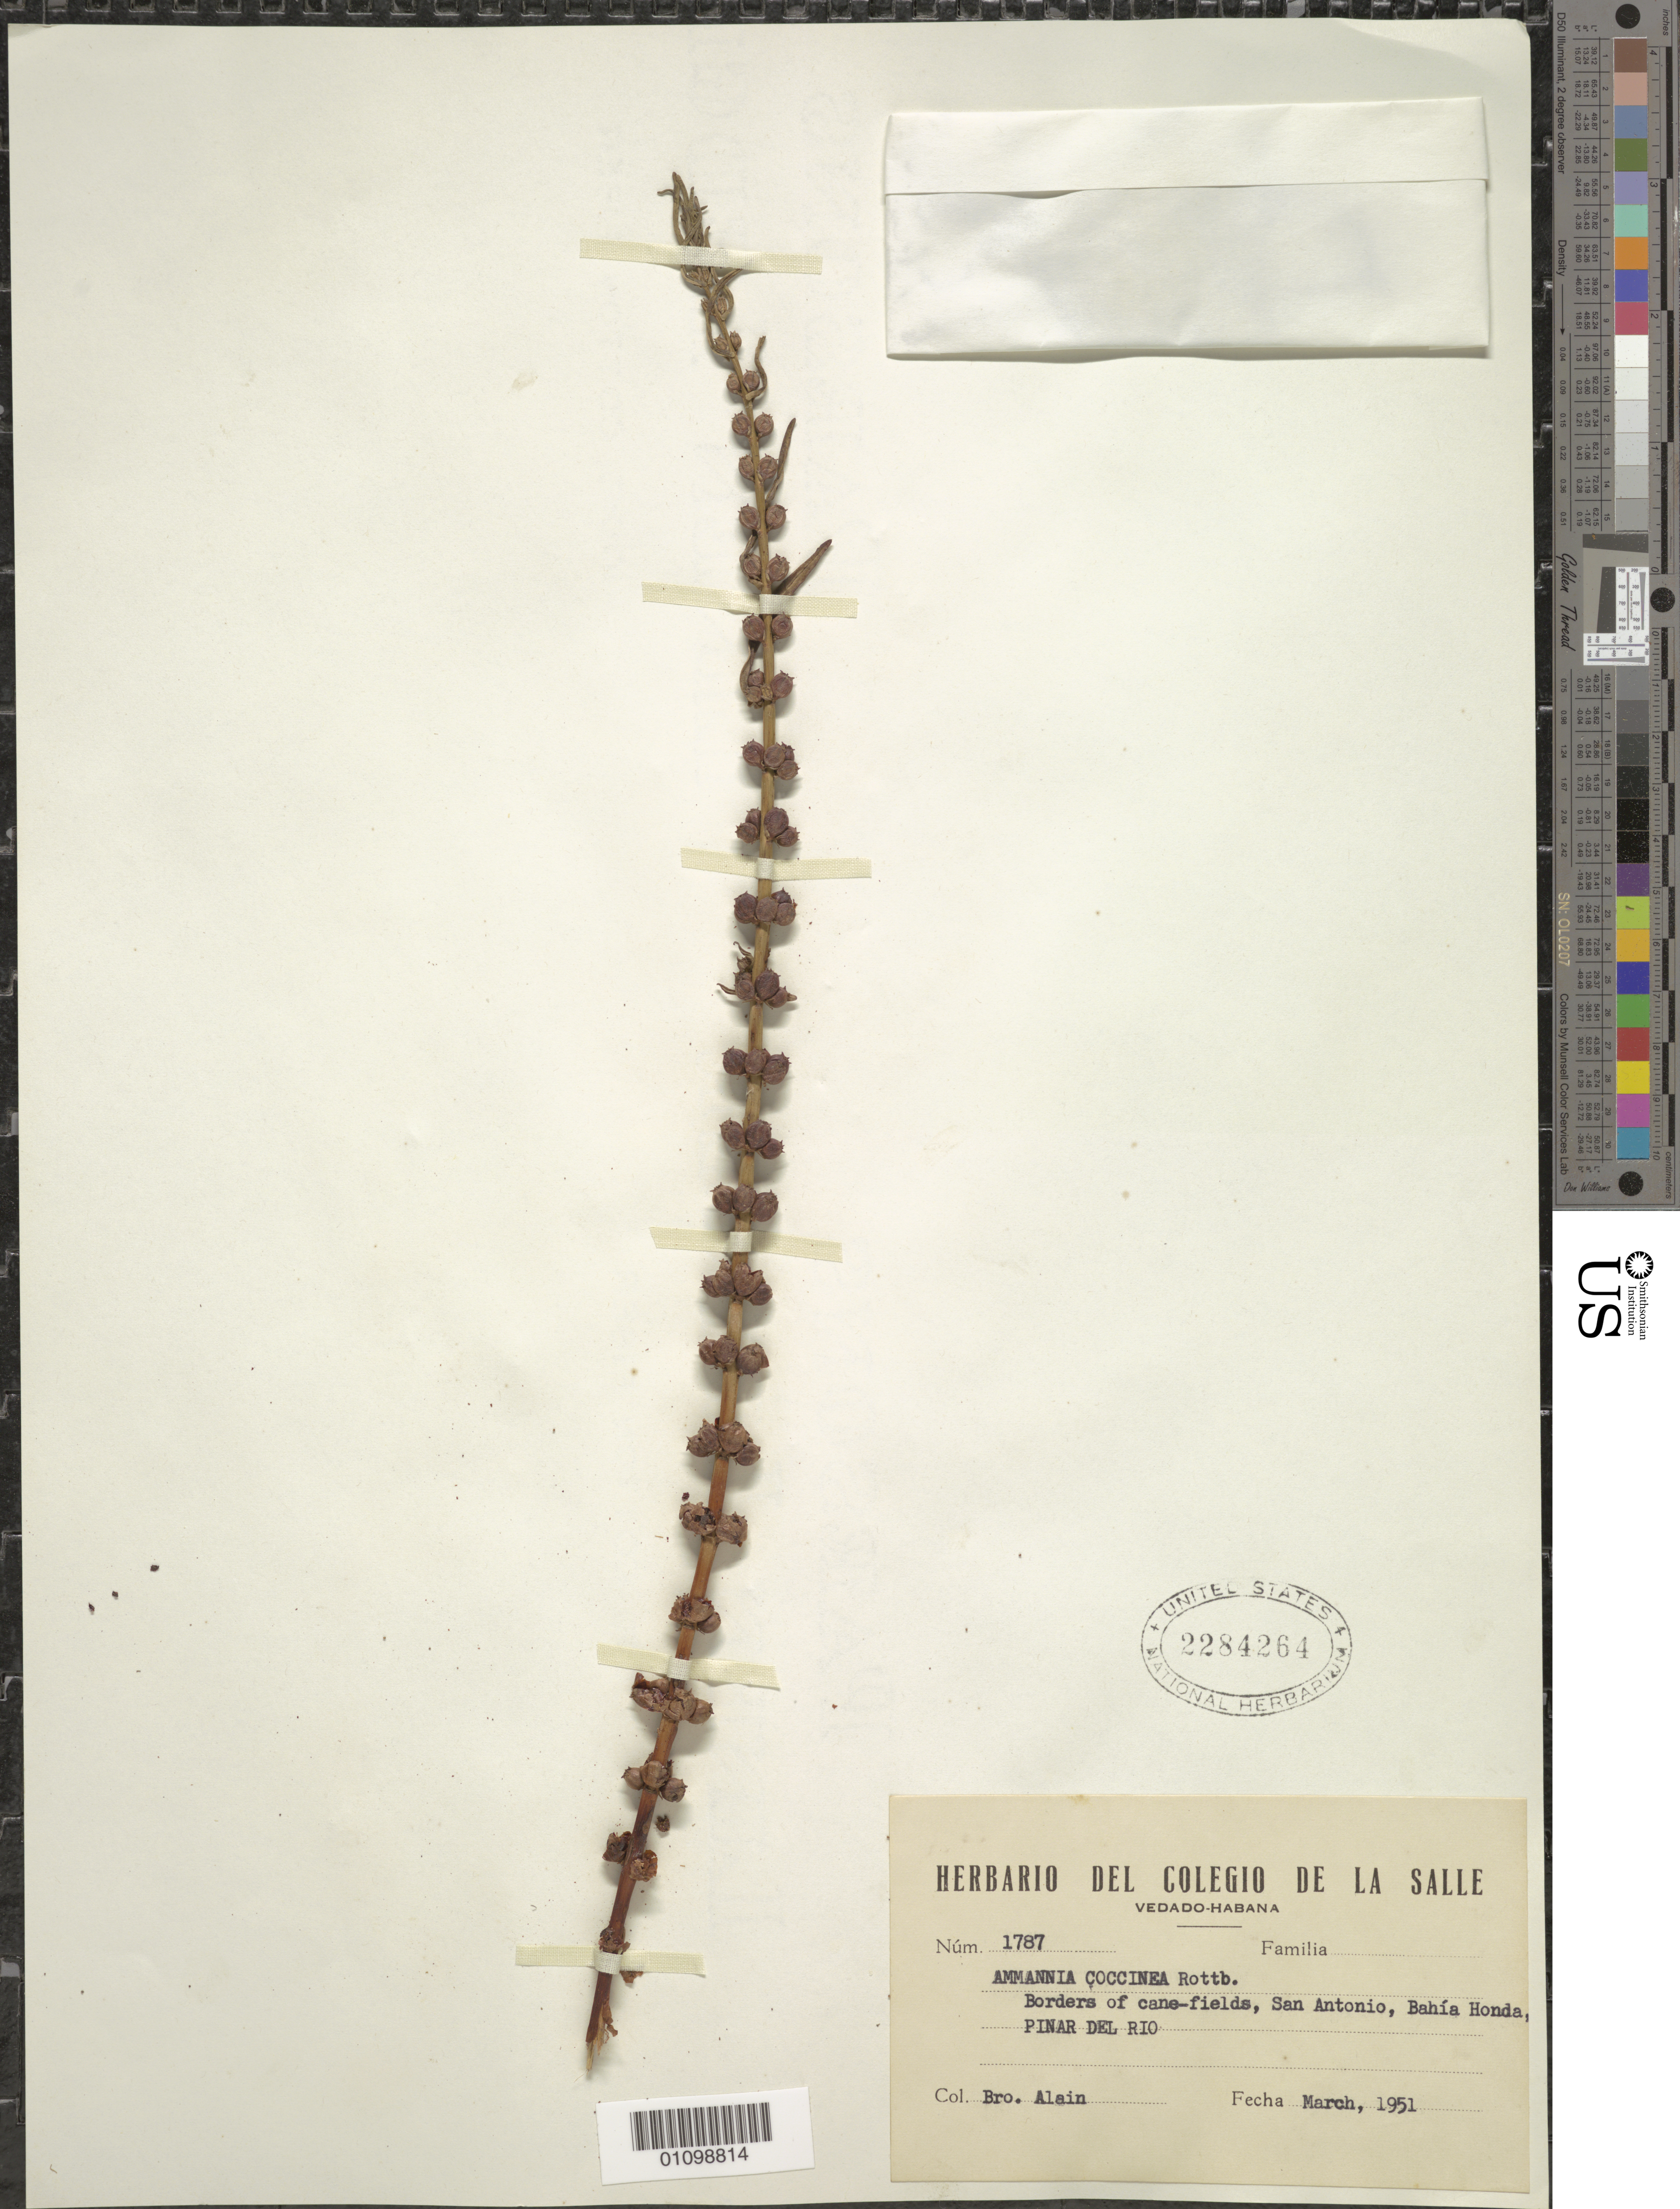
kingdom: Plantae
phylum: Tracheophyta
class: Magnoliopsida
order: Myrtales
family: Lythraceae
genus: Ammannia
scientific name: Ammannia coccinea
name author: Rottb.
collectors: A. H. Liogier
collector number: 1787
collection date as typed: Mar 1951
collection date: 1951-03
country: Cuba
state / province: Pinar del Rio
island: Cuba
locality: Borders of cane-fields, San Antonio, Bahia Honda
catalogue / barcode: US 2284264